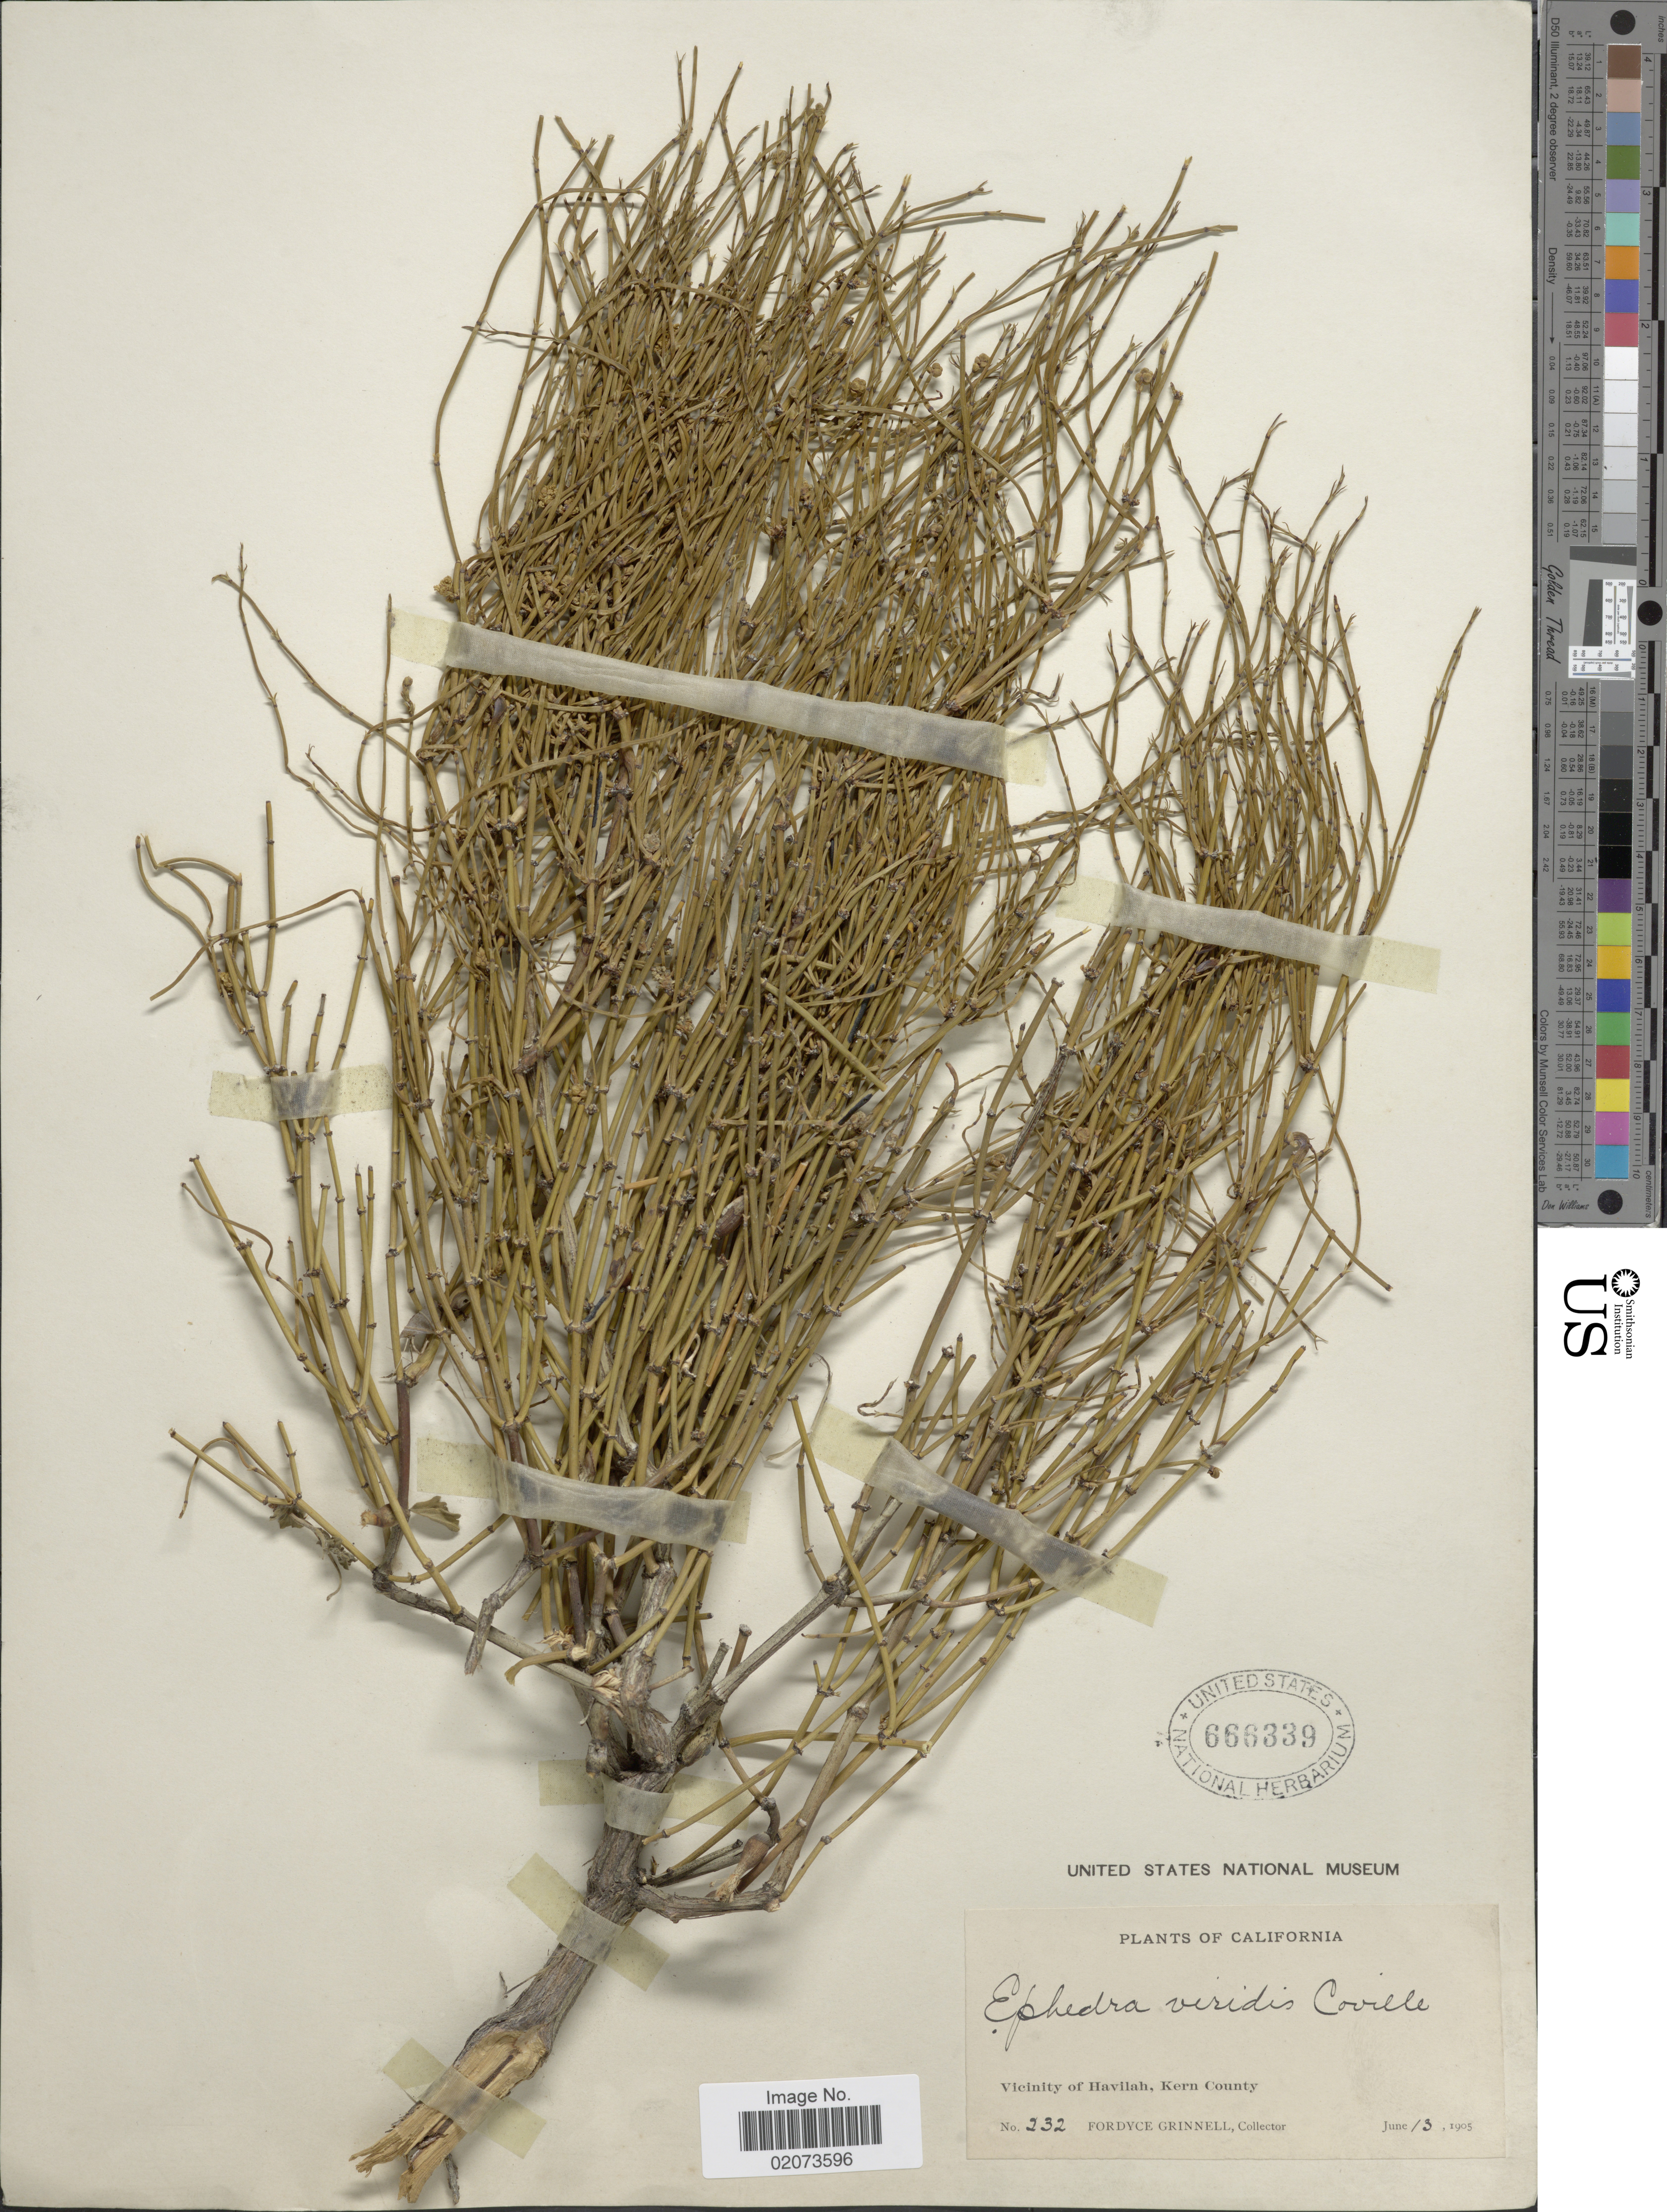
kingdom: Plantae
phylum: Tracheophyta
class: Gnetopsida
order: Ephedrales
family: Ephedraceae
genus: Ephedra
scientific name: Ephedra viridis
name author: Coville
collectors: F. Grinnell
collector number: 232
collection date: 1905-06-13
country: United States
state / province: California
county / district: Kern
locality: Vicinity of Havillah, Kern County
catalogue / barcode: US 666339